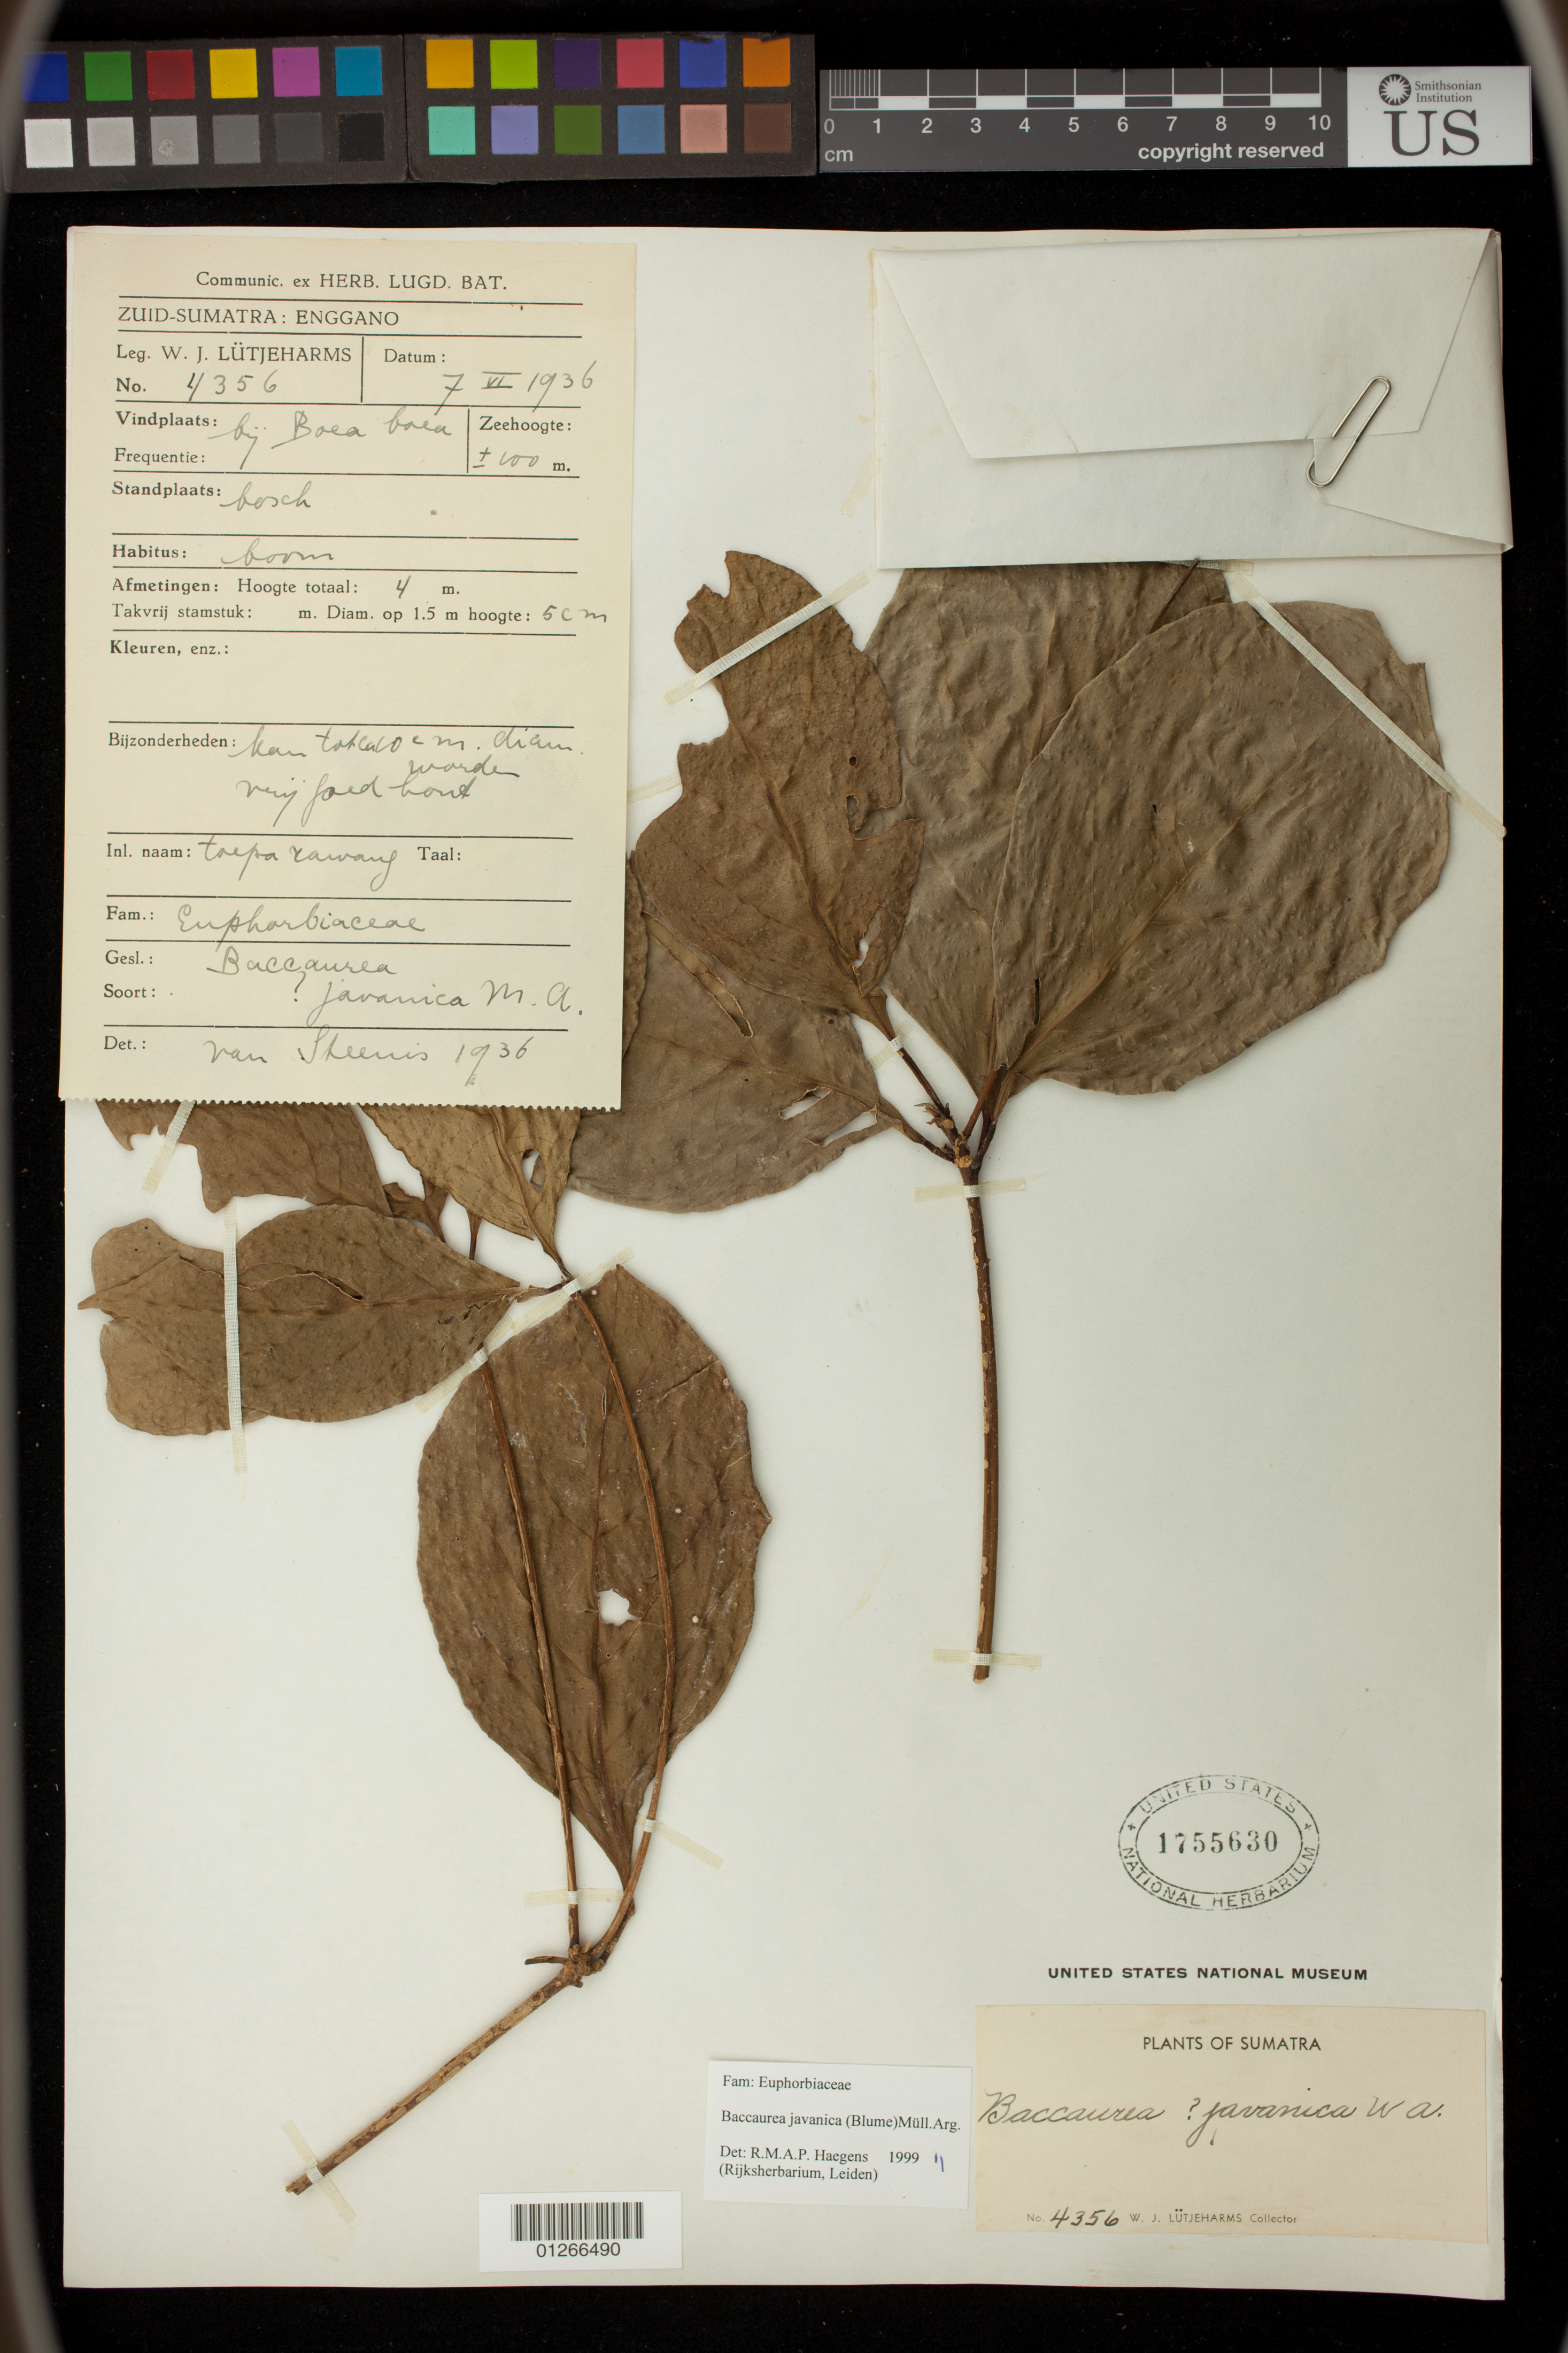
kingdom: Plantae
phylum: Tracheophyta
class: Magnoliopsida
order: Malpighiales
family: Phyllanthaceae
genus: Baccaurea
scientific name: Baccaurea javanica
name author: Müll. Arg.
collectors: Rahmat Si Boeea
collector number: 5585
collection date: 1933-09-21/1933-09-27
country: Indonesia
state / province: Sumatra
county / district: Sumatera Utara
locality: Sumatra, Tapianoeli [Tapanuli]. Padang Si dimpoean [Sidempuan], Padang Lawas. Poelo Liman (Topographic Sheet 41, north-west quarter).